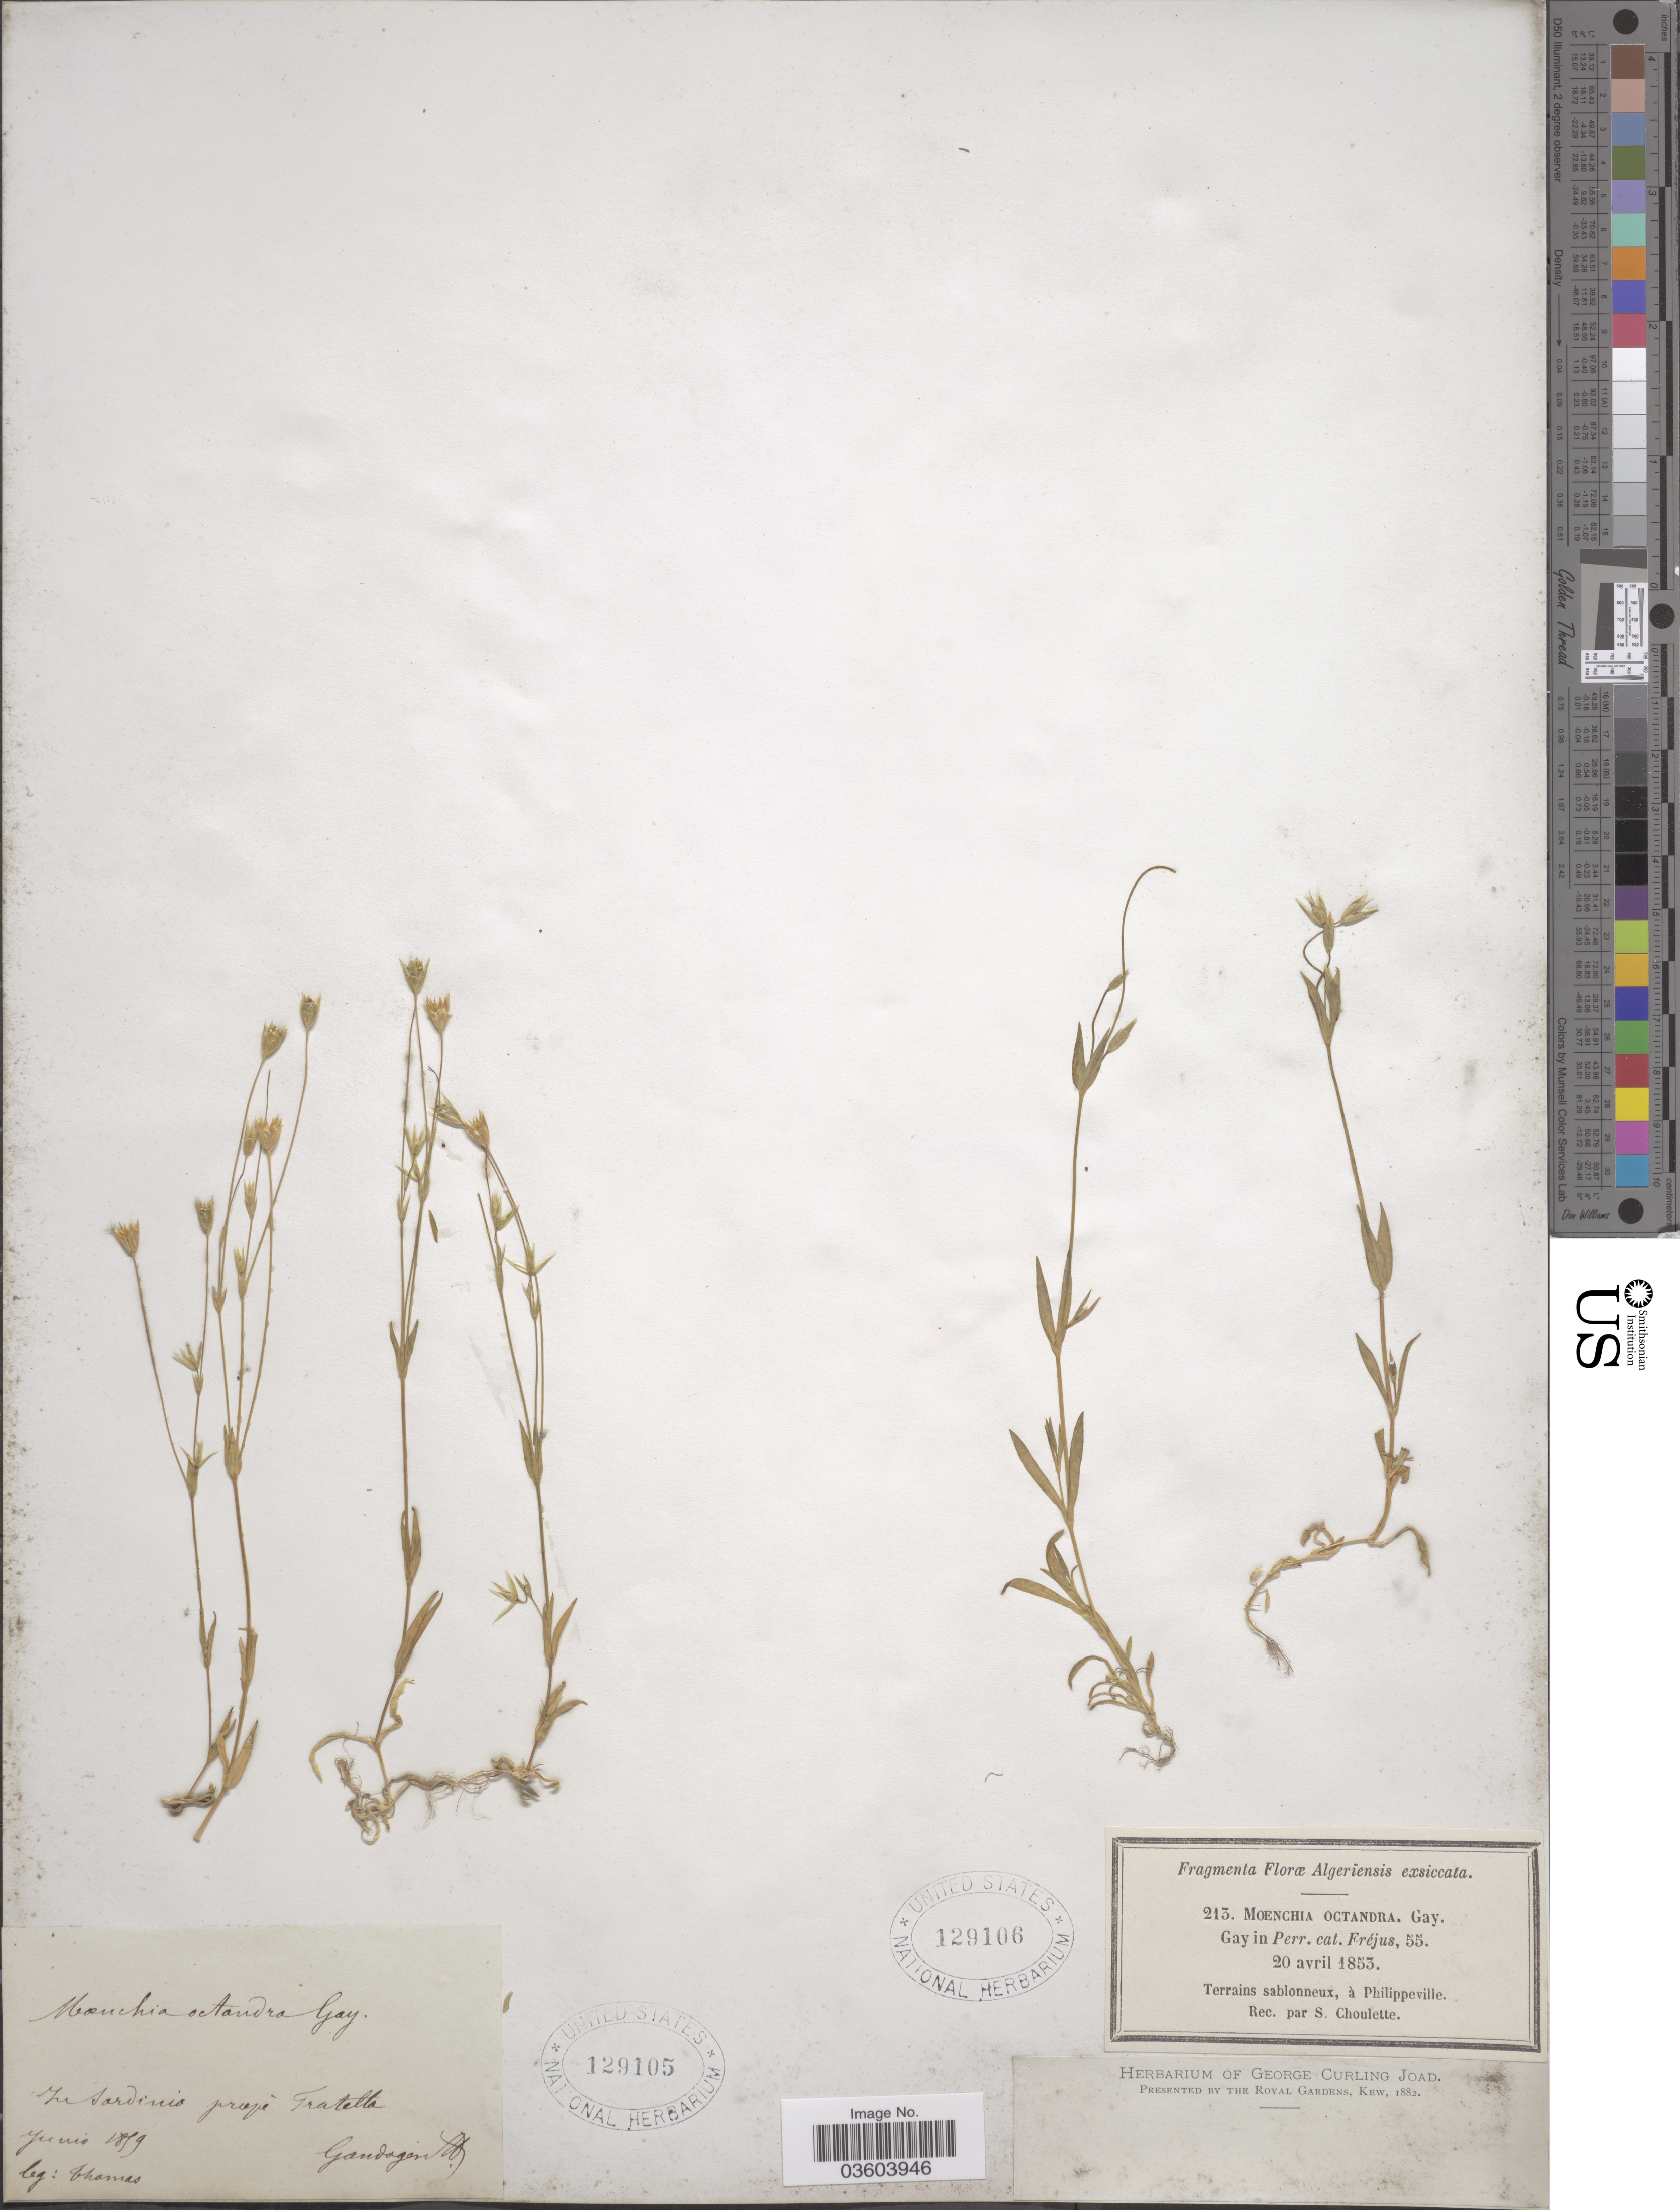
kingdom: Plantae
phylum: Tracheophyta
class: Magnoliopsida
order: Caryophyllales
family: Caryophyllaceae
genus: Cerastium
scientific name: Cerastium octandrum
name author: Hochst. ex A. Rich.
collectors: -. Chamas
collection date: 1879-06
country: Italy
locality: In Sardinia propè Tratelta [interpreted]. Gandogan [interpreted] [unsure placement].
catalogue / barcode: US 129105